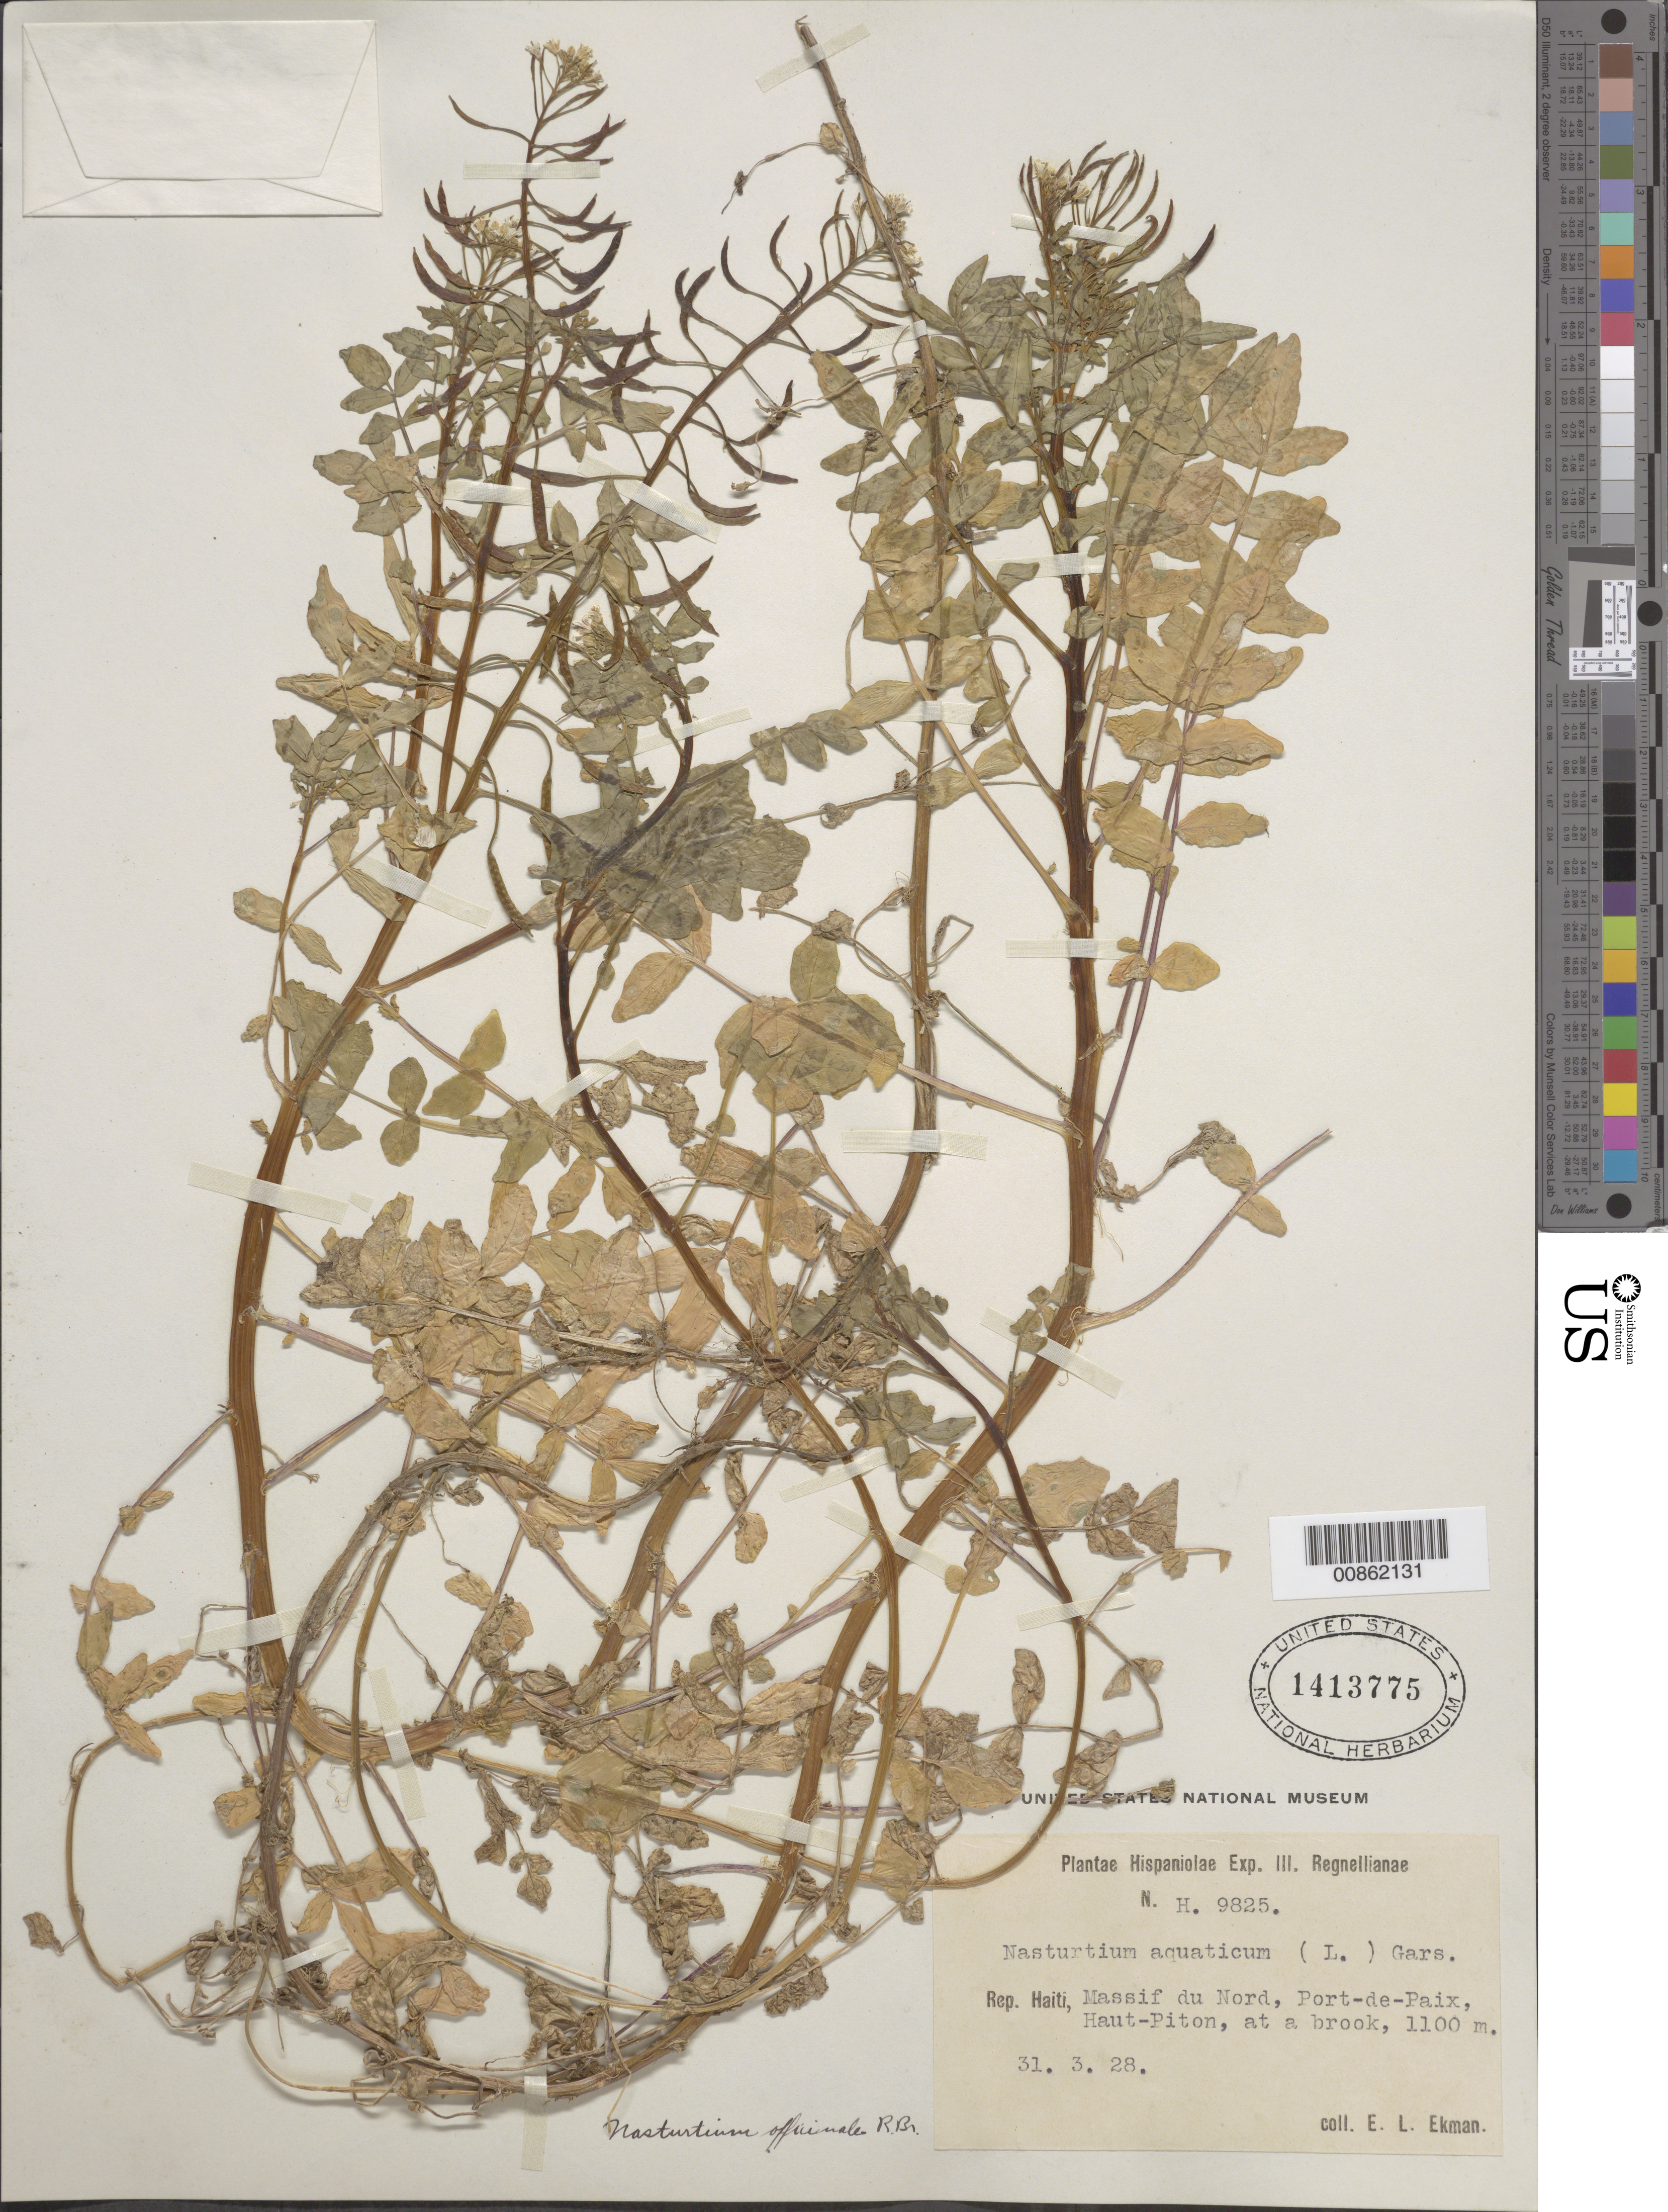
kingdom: Plantae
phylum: Tracheophyta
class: Magnoliopsida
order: Brassicales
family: Brassicaceae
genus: Nasturtium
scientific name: Nasturtium officinale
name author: R. Br.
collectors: E. L. Ekman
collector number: H 9825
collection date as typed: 31 Mar 1928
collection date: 1928-03-31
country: Haiti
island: Hispaniola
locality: Massif du Nord, Port-de-Paix, Haut Piton.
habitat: At a brook.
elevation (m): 1100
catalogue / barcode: US 1413775